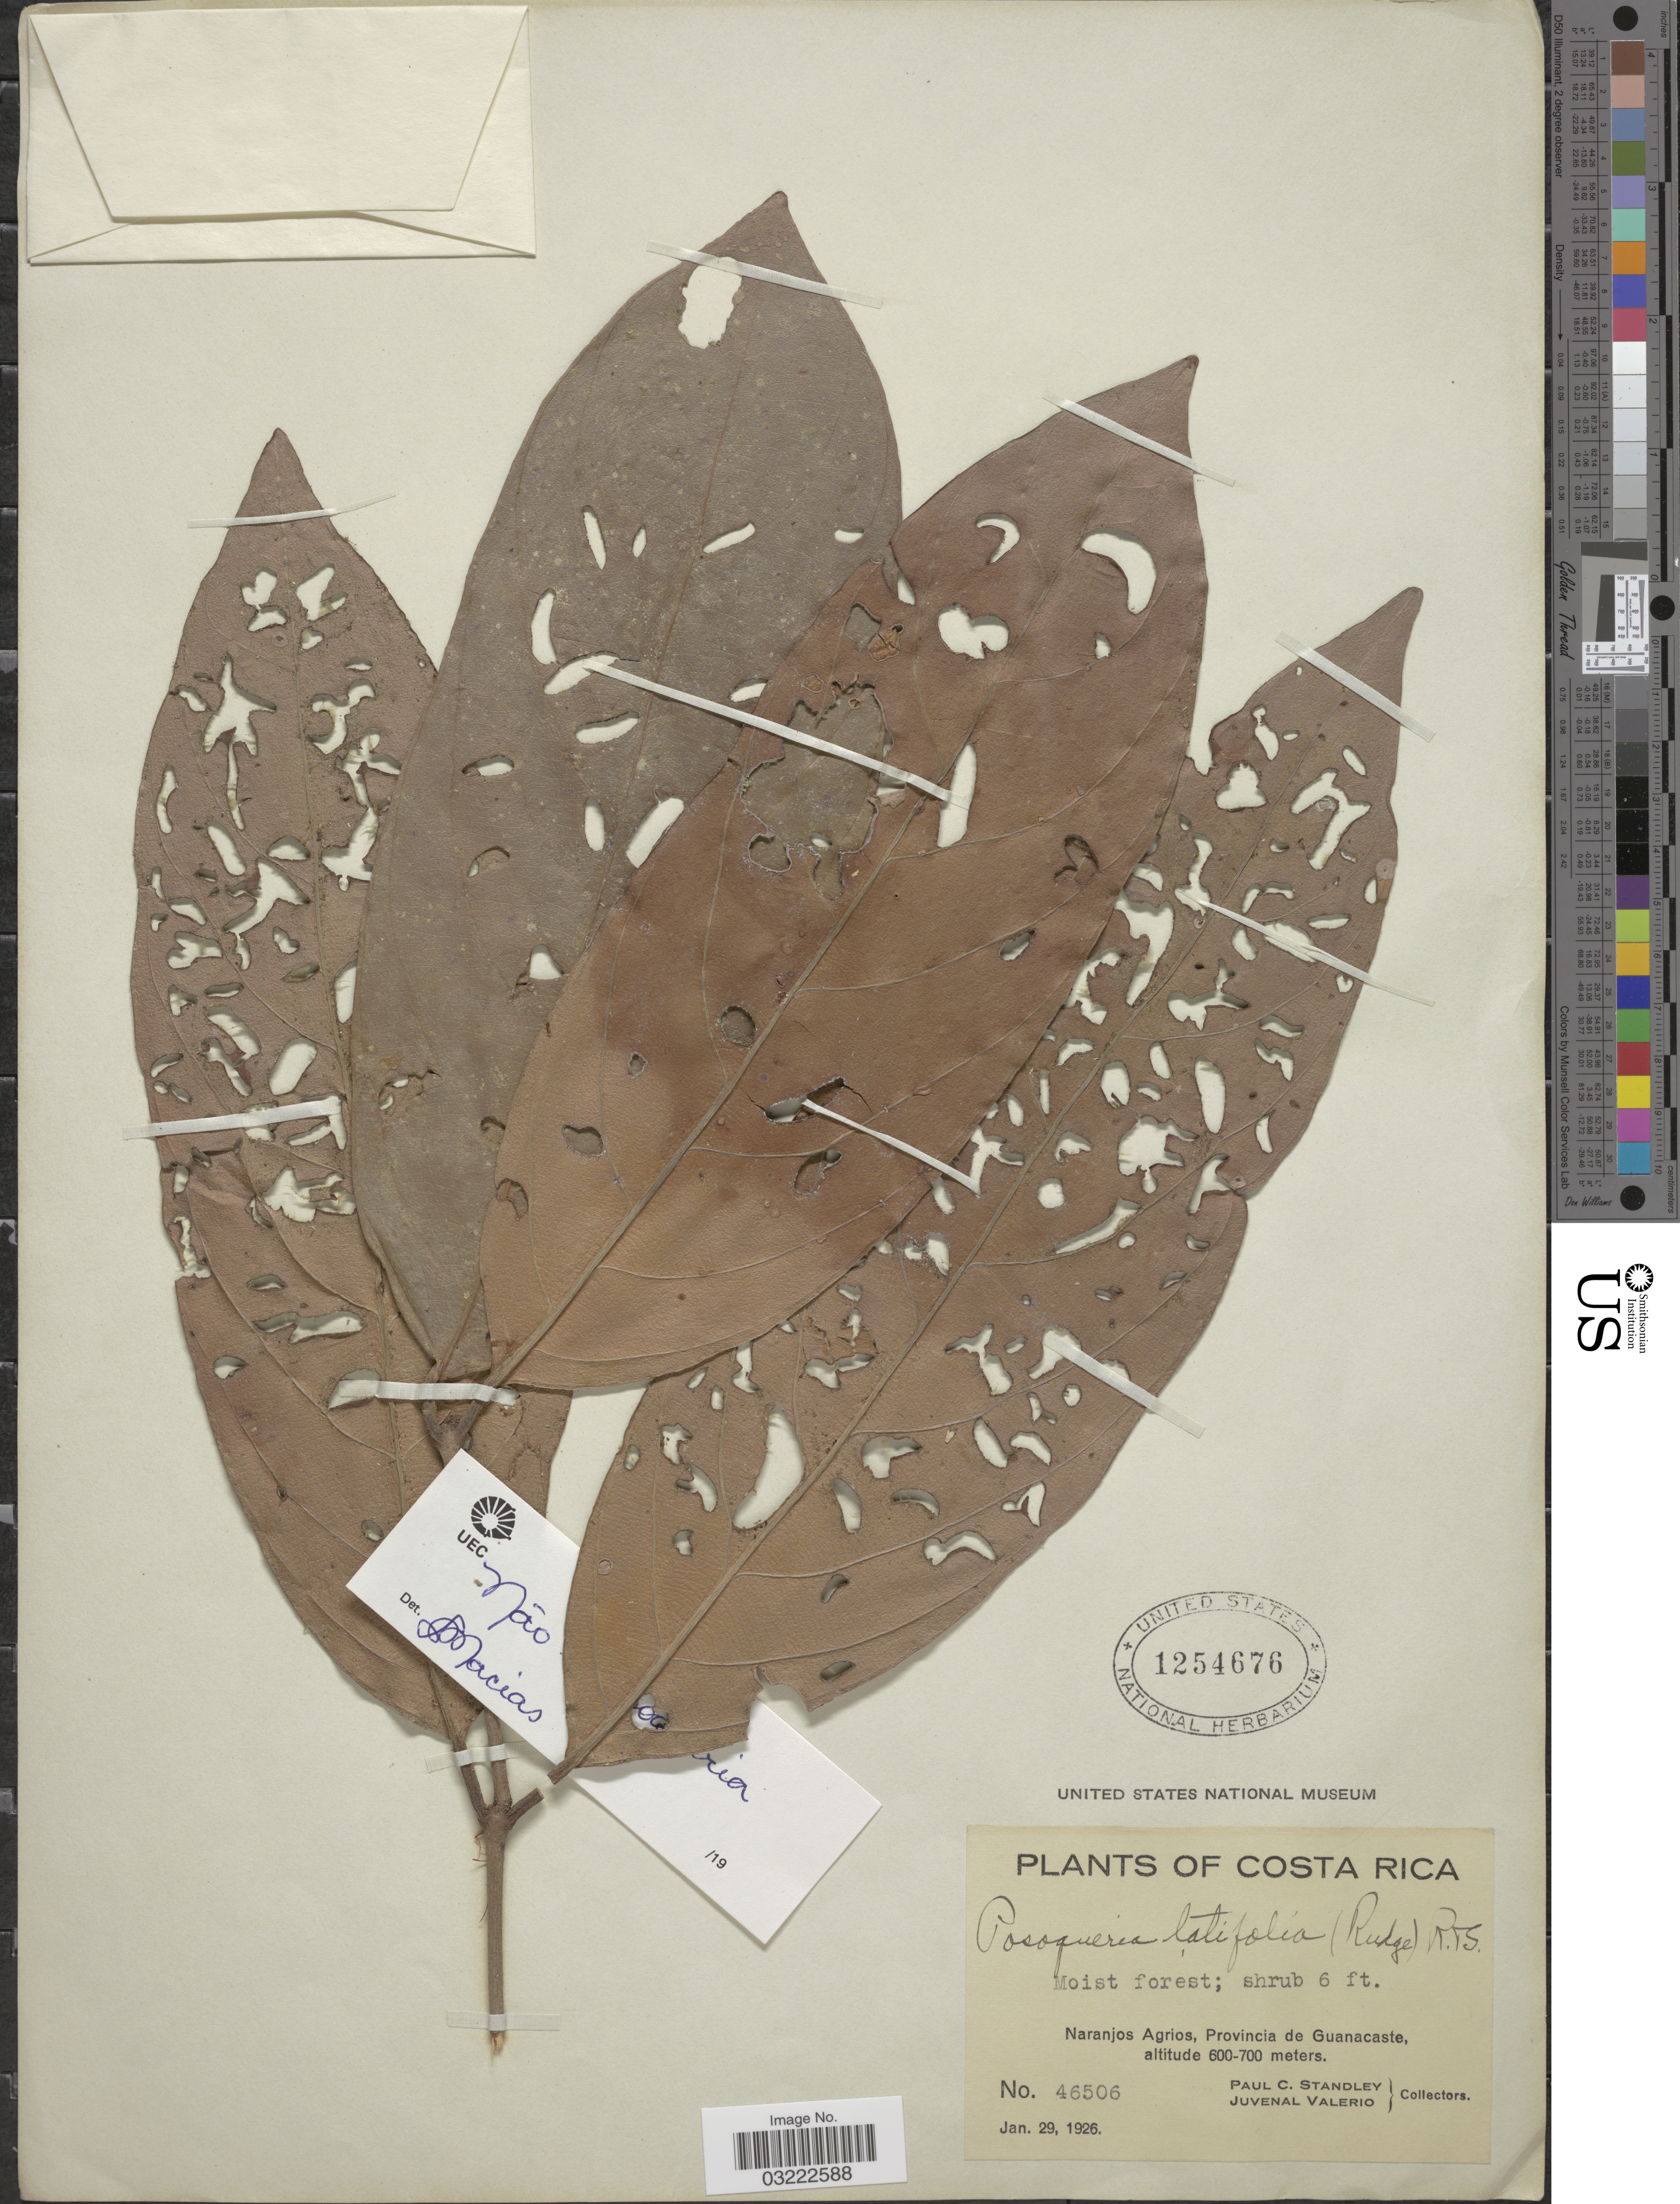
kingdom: Plantae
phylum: Tracheophyta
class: Magnoliopsida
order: Celastrales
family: Celastraceae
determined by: Londoño-Echeverri, Y.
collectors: P. C. Standley & J. Valerio R.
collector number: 46506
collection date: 1926-01-29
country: Costa Rica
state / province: Guanacaste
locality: Naranjos Agrios.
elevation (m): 600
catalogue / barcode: US 1254676